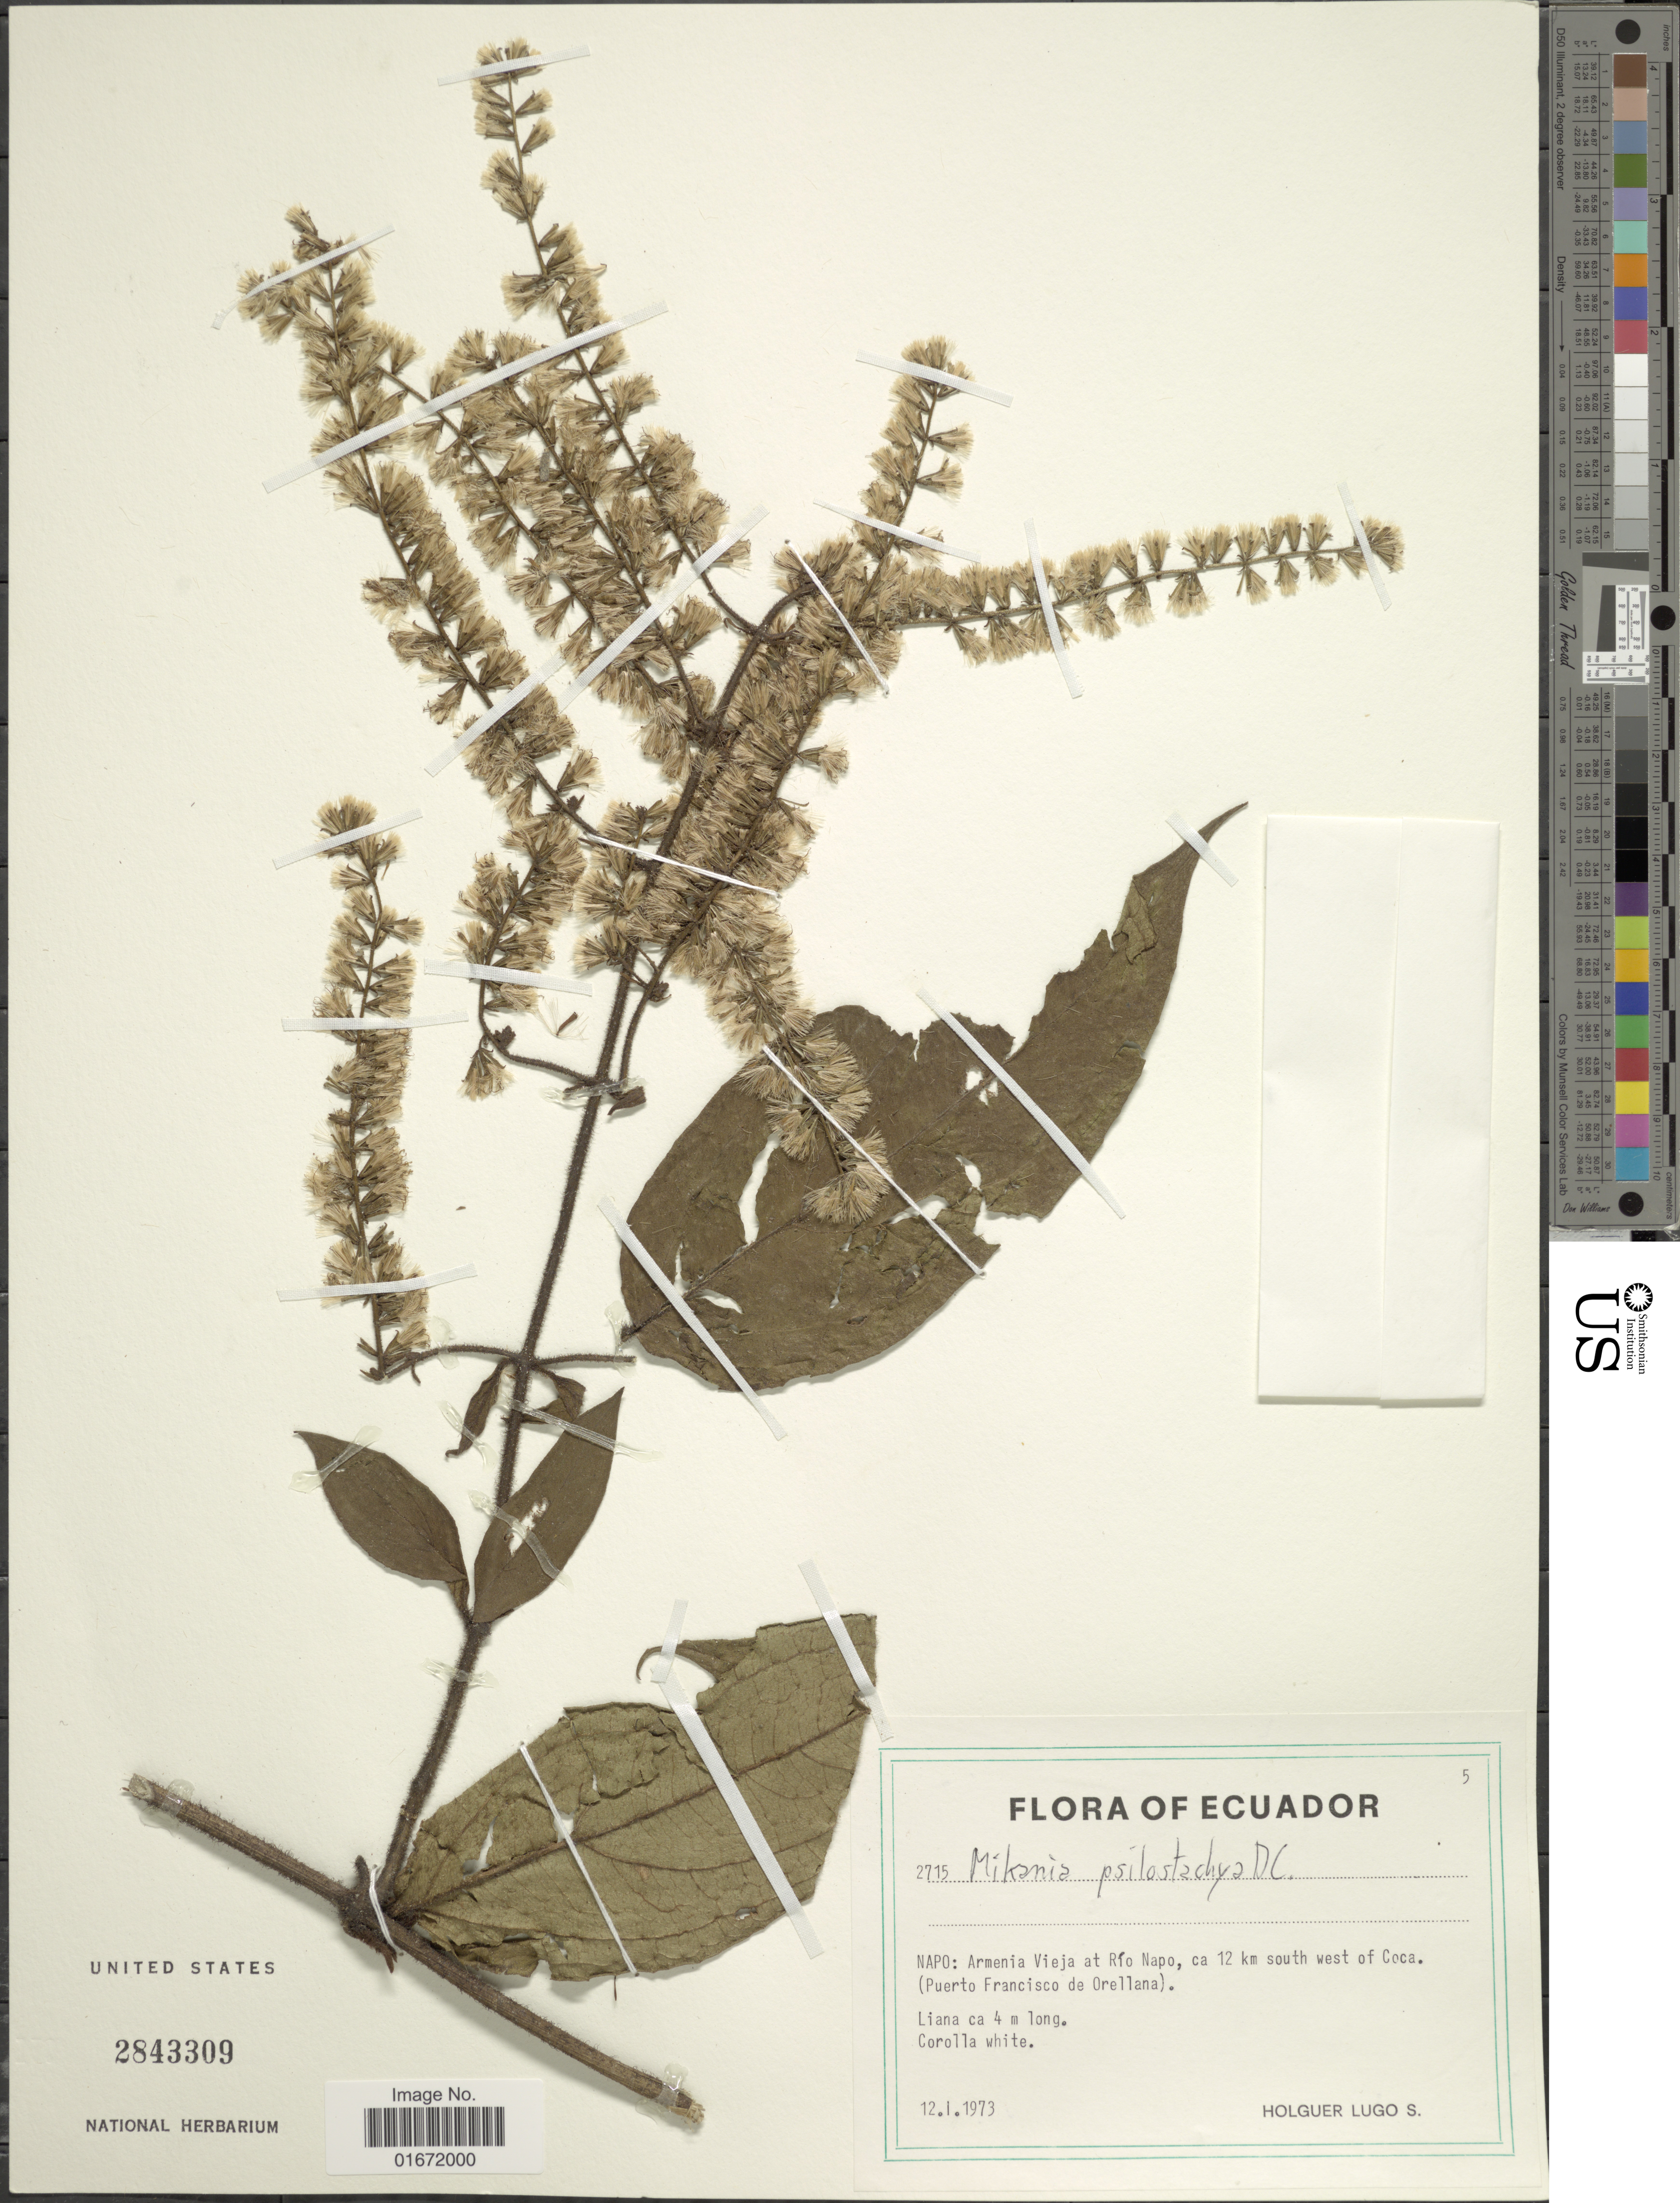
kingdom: Plantae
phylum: Tracheophyta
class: Magnoliopsida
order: Asterales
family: Asteraceae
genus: Mikania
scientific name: Mikania psilostachya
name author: DC.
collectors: H. Lugo S.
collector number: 2715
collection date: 1973-01-12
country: Ecuador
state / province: Napo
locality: Napo: Armenia Vieja at Río Napo, ca 12 km south west of Coca. (Puerto Francisco de Orellana)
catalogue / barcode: US 2843309